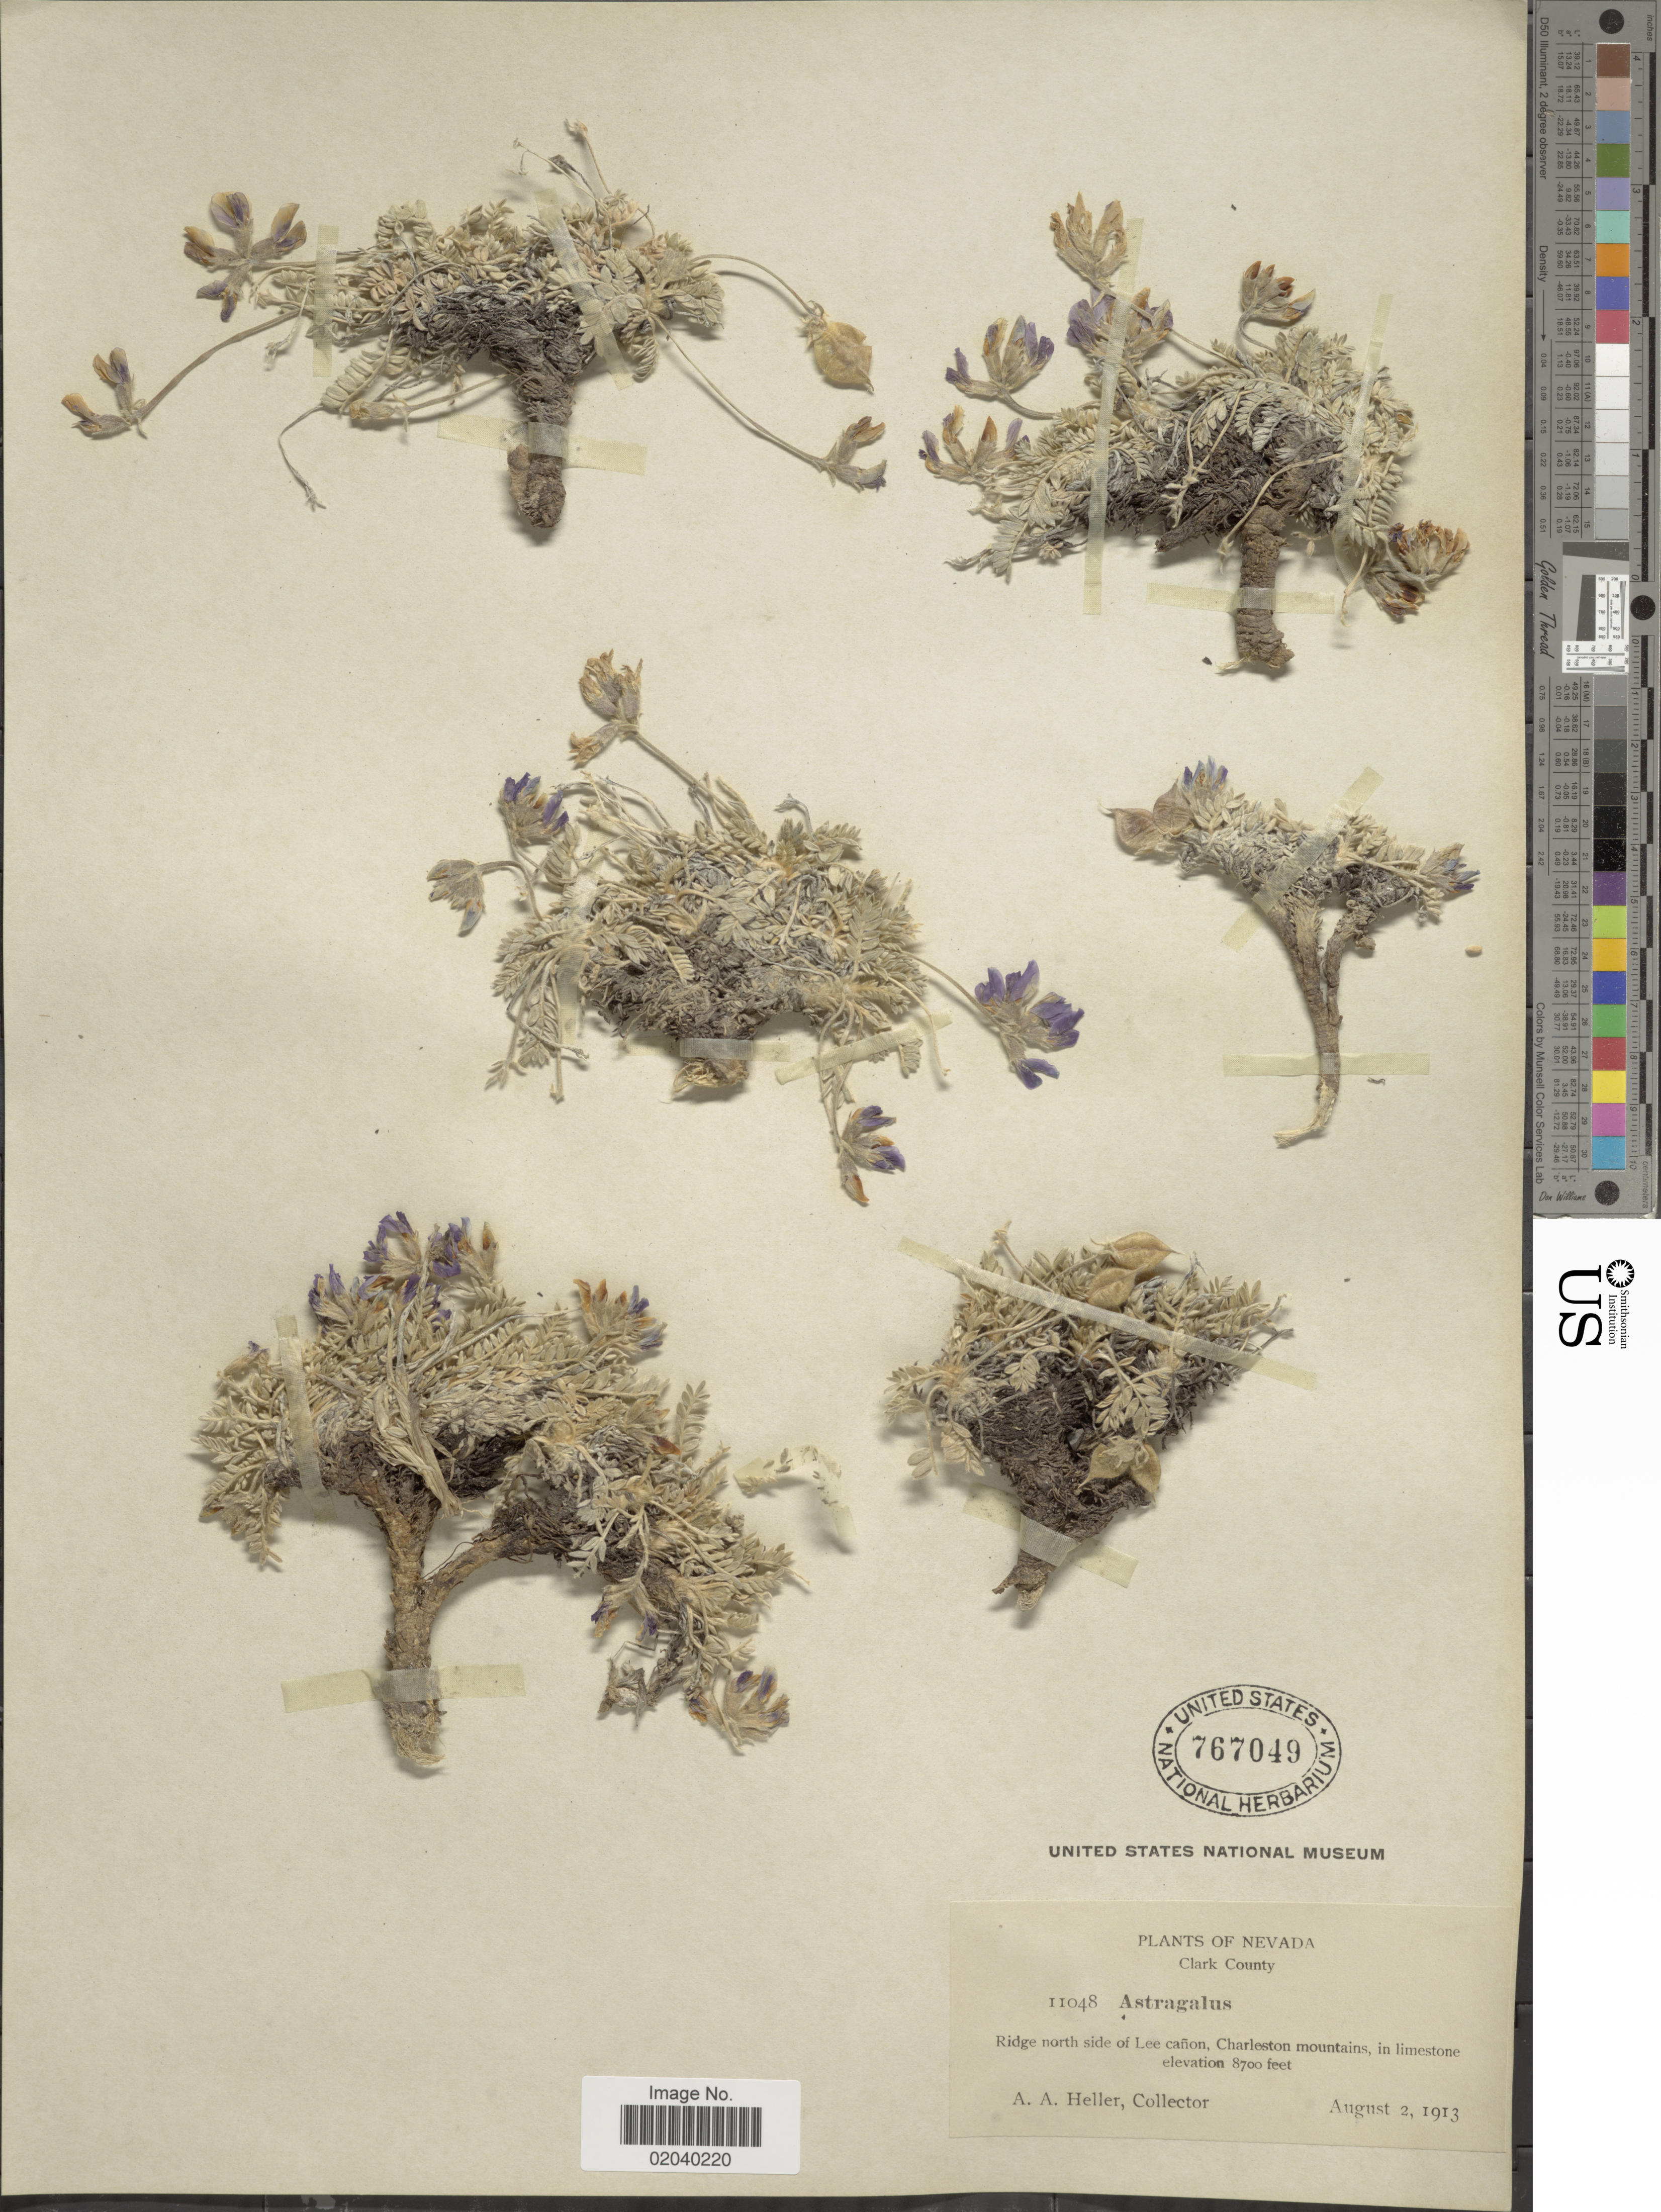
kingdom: Plantae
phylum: Tracheophyta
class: Magnoliopsida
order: Fabales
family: Fabaceae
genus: Oxytropis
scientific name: Oxytropis oreophila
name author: A. Gray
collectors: A. A. Heller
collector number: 11048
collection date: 1913-08-02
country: United States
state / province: Nevada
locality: Clark County, Ridge north side of Lee cañon, Charleston mountains, in limestone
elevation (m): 2652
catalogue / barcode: US 767049